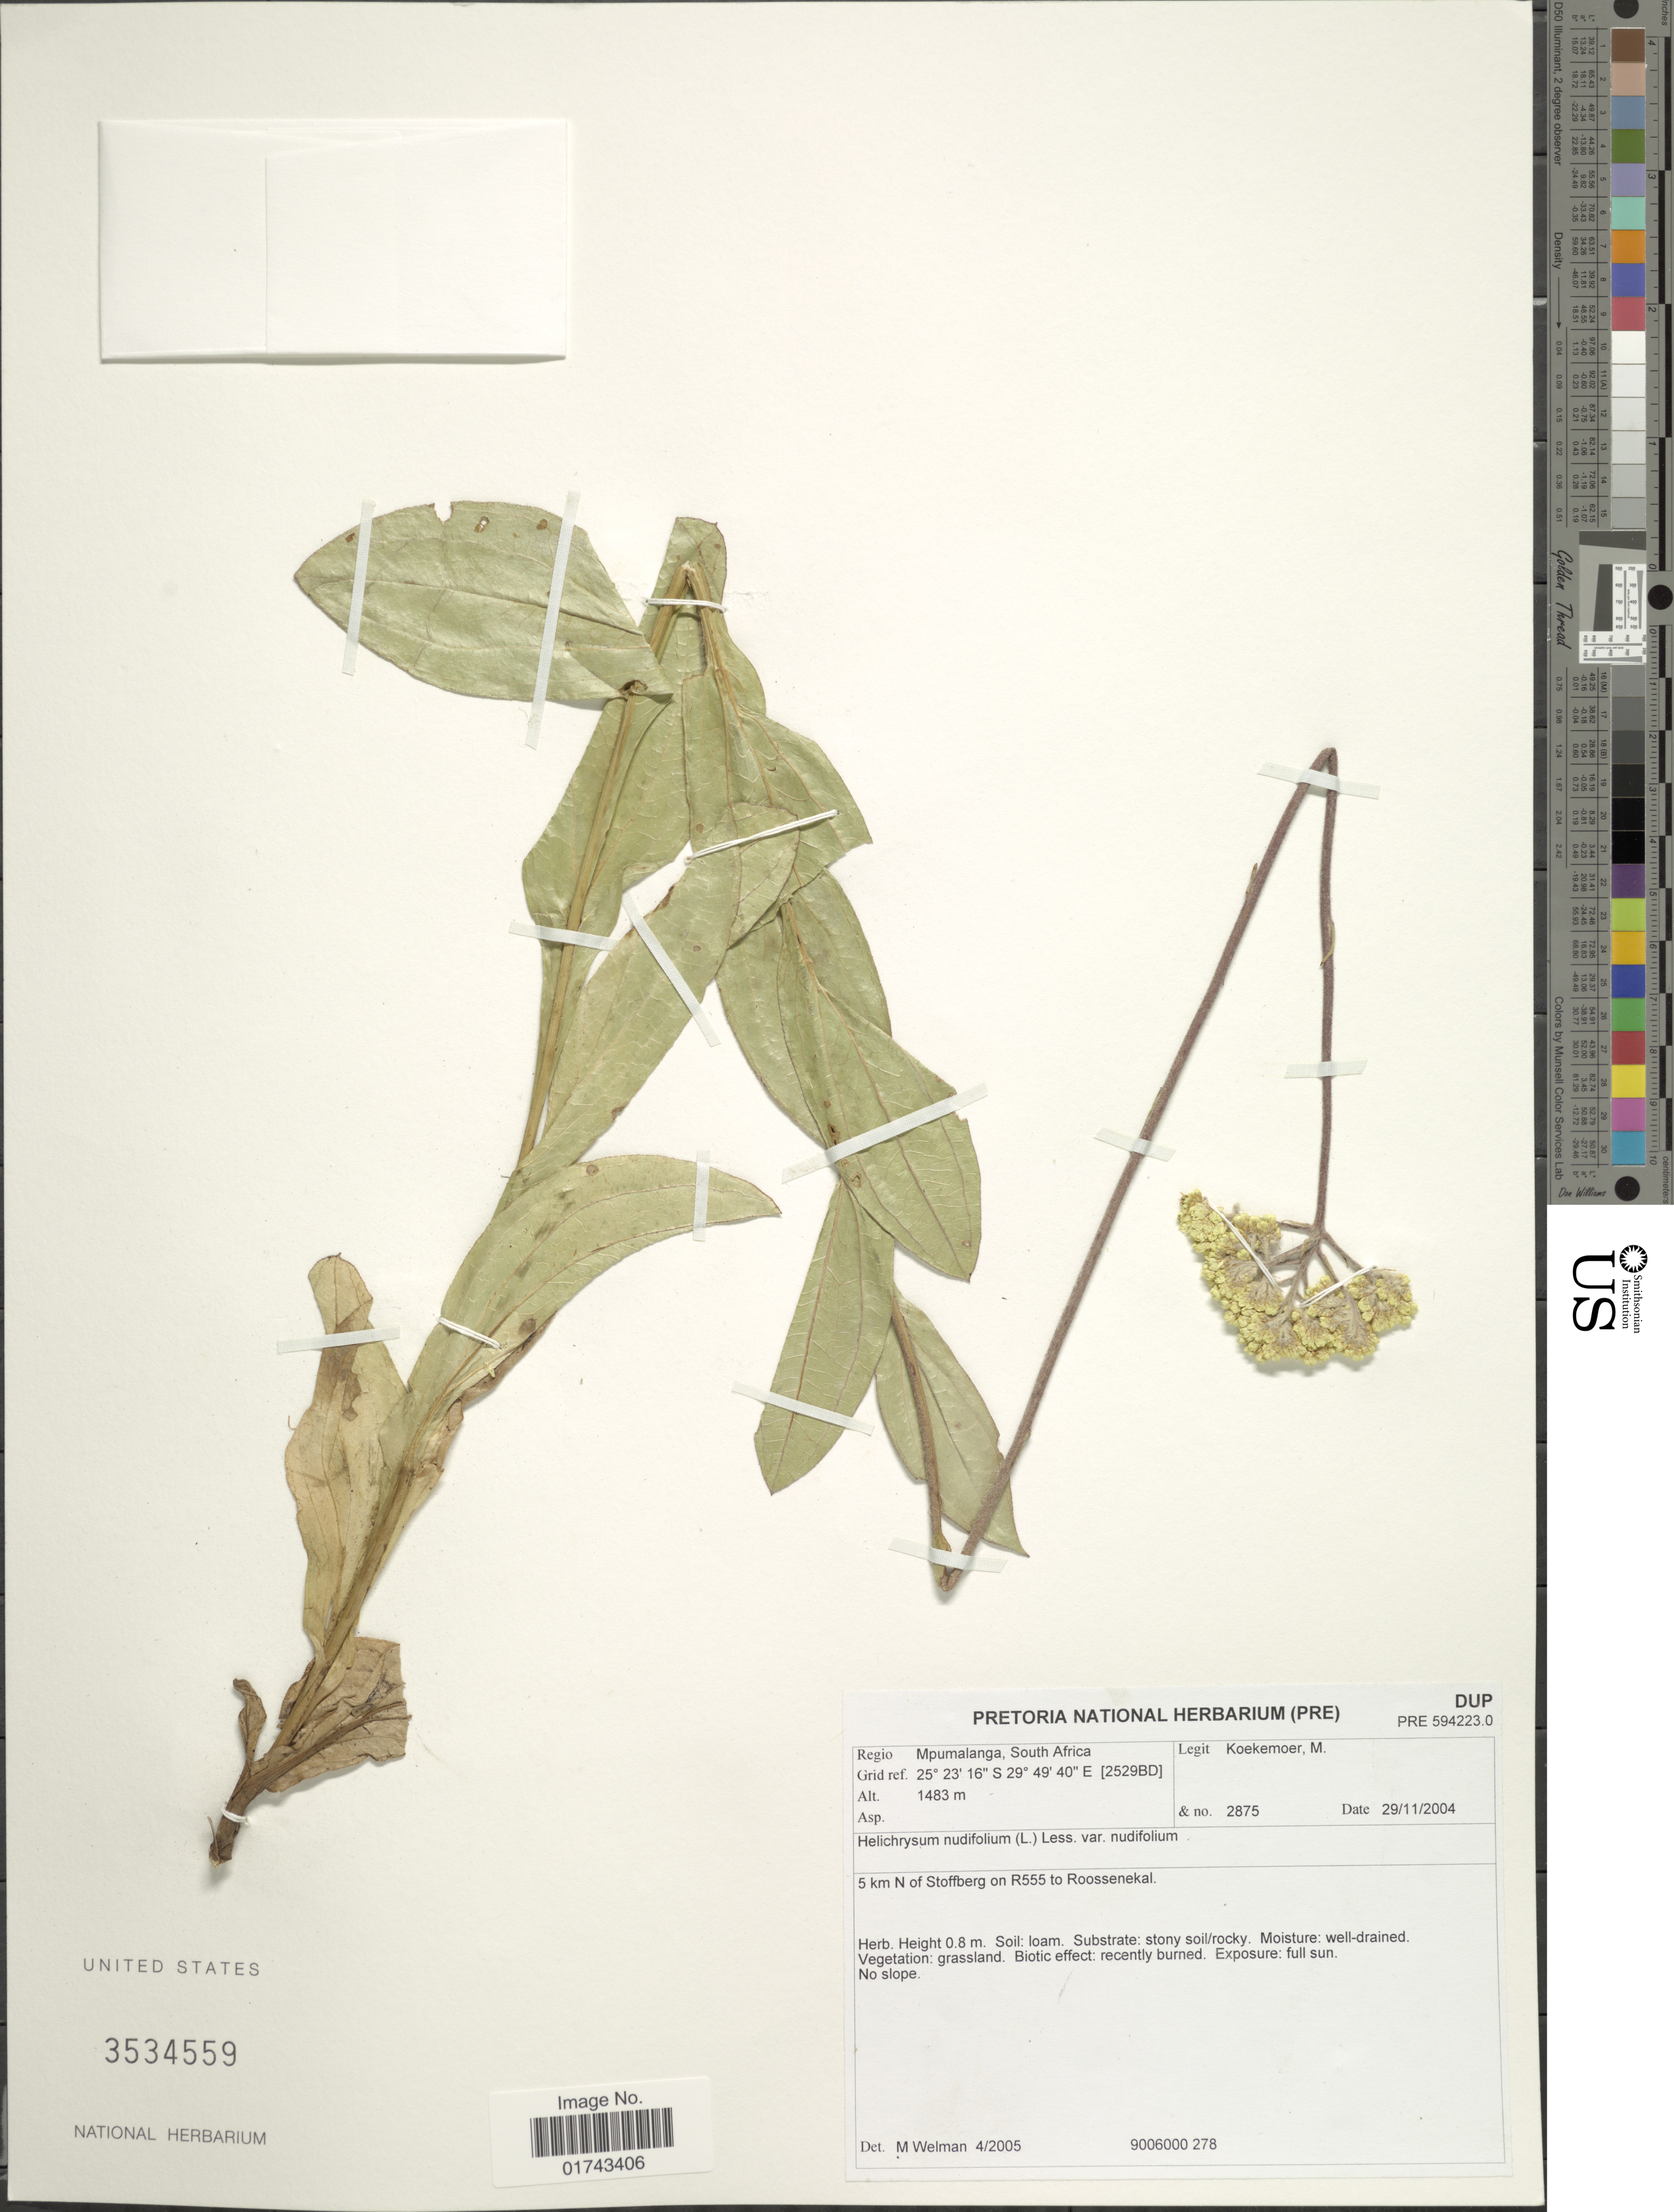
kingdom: Plantae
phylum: Tracheophyta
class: Magnoliopsida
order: Asterales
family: Asteraceae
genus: Helichrysum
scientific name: Helichrysum nudifolium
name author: (L.) Less.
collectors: M. Koekemoer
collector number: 2875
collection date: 2004-11-29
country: South Africa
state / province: Mpumalanga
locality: Regio Mpumalanga, South Africa, Grid ref. [2529BD], 5 km N of Stoffberg on R555 to Roossenekal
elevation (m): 1483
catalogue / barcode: US 3534559